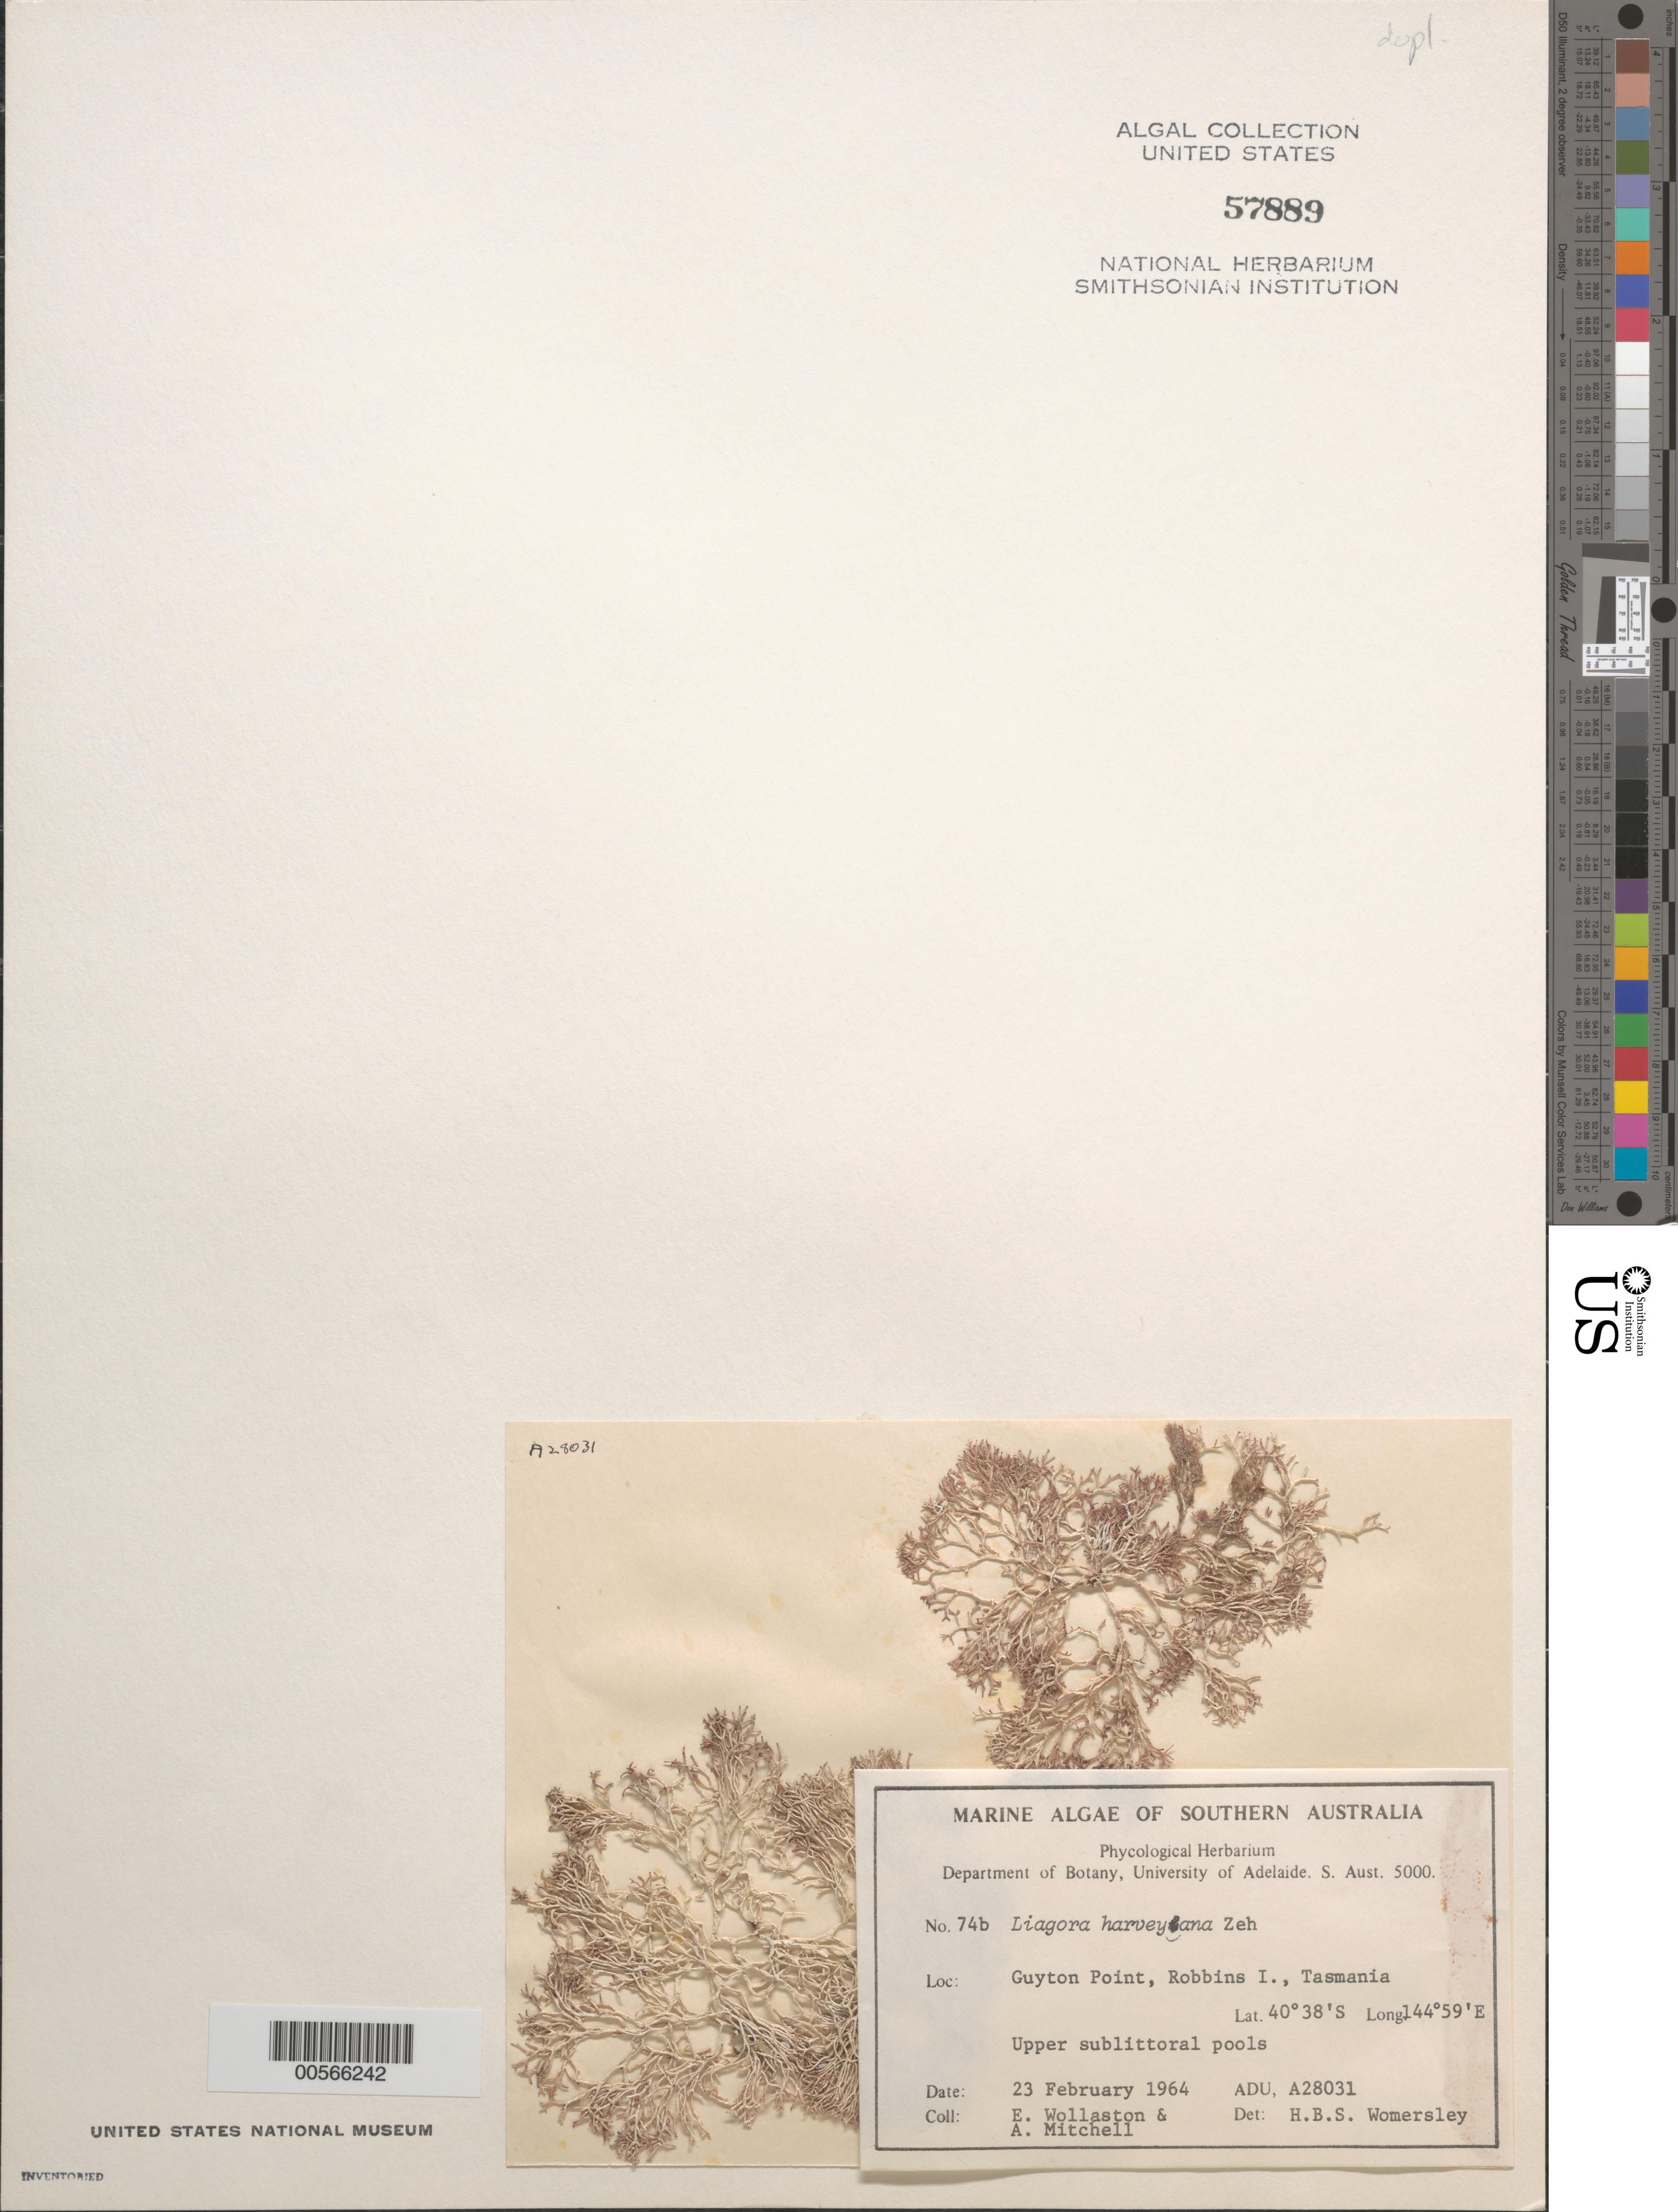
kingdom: Plantae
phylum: Rhodophyta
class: Florideophyceae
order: Nemaliales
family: Liagoraceae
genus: Liagora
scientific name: Liagora harveyana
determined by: Womersley, H. B. S.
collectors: E. Wollaston & A. Mitchell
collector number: ADU A28031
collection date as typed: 23 Feb 1964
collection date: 1964-02-23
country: Australia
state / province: Tasmania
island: Robbins Island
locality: Guyton Point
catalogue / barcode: US 57889